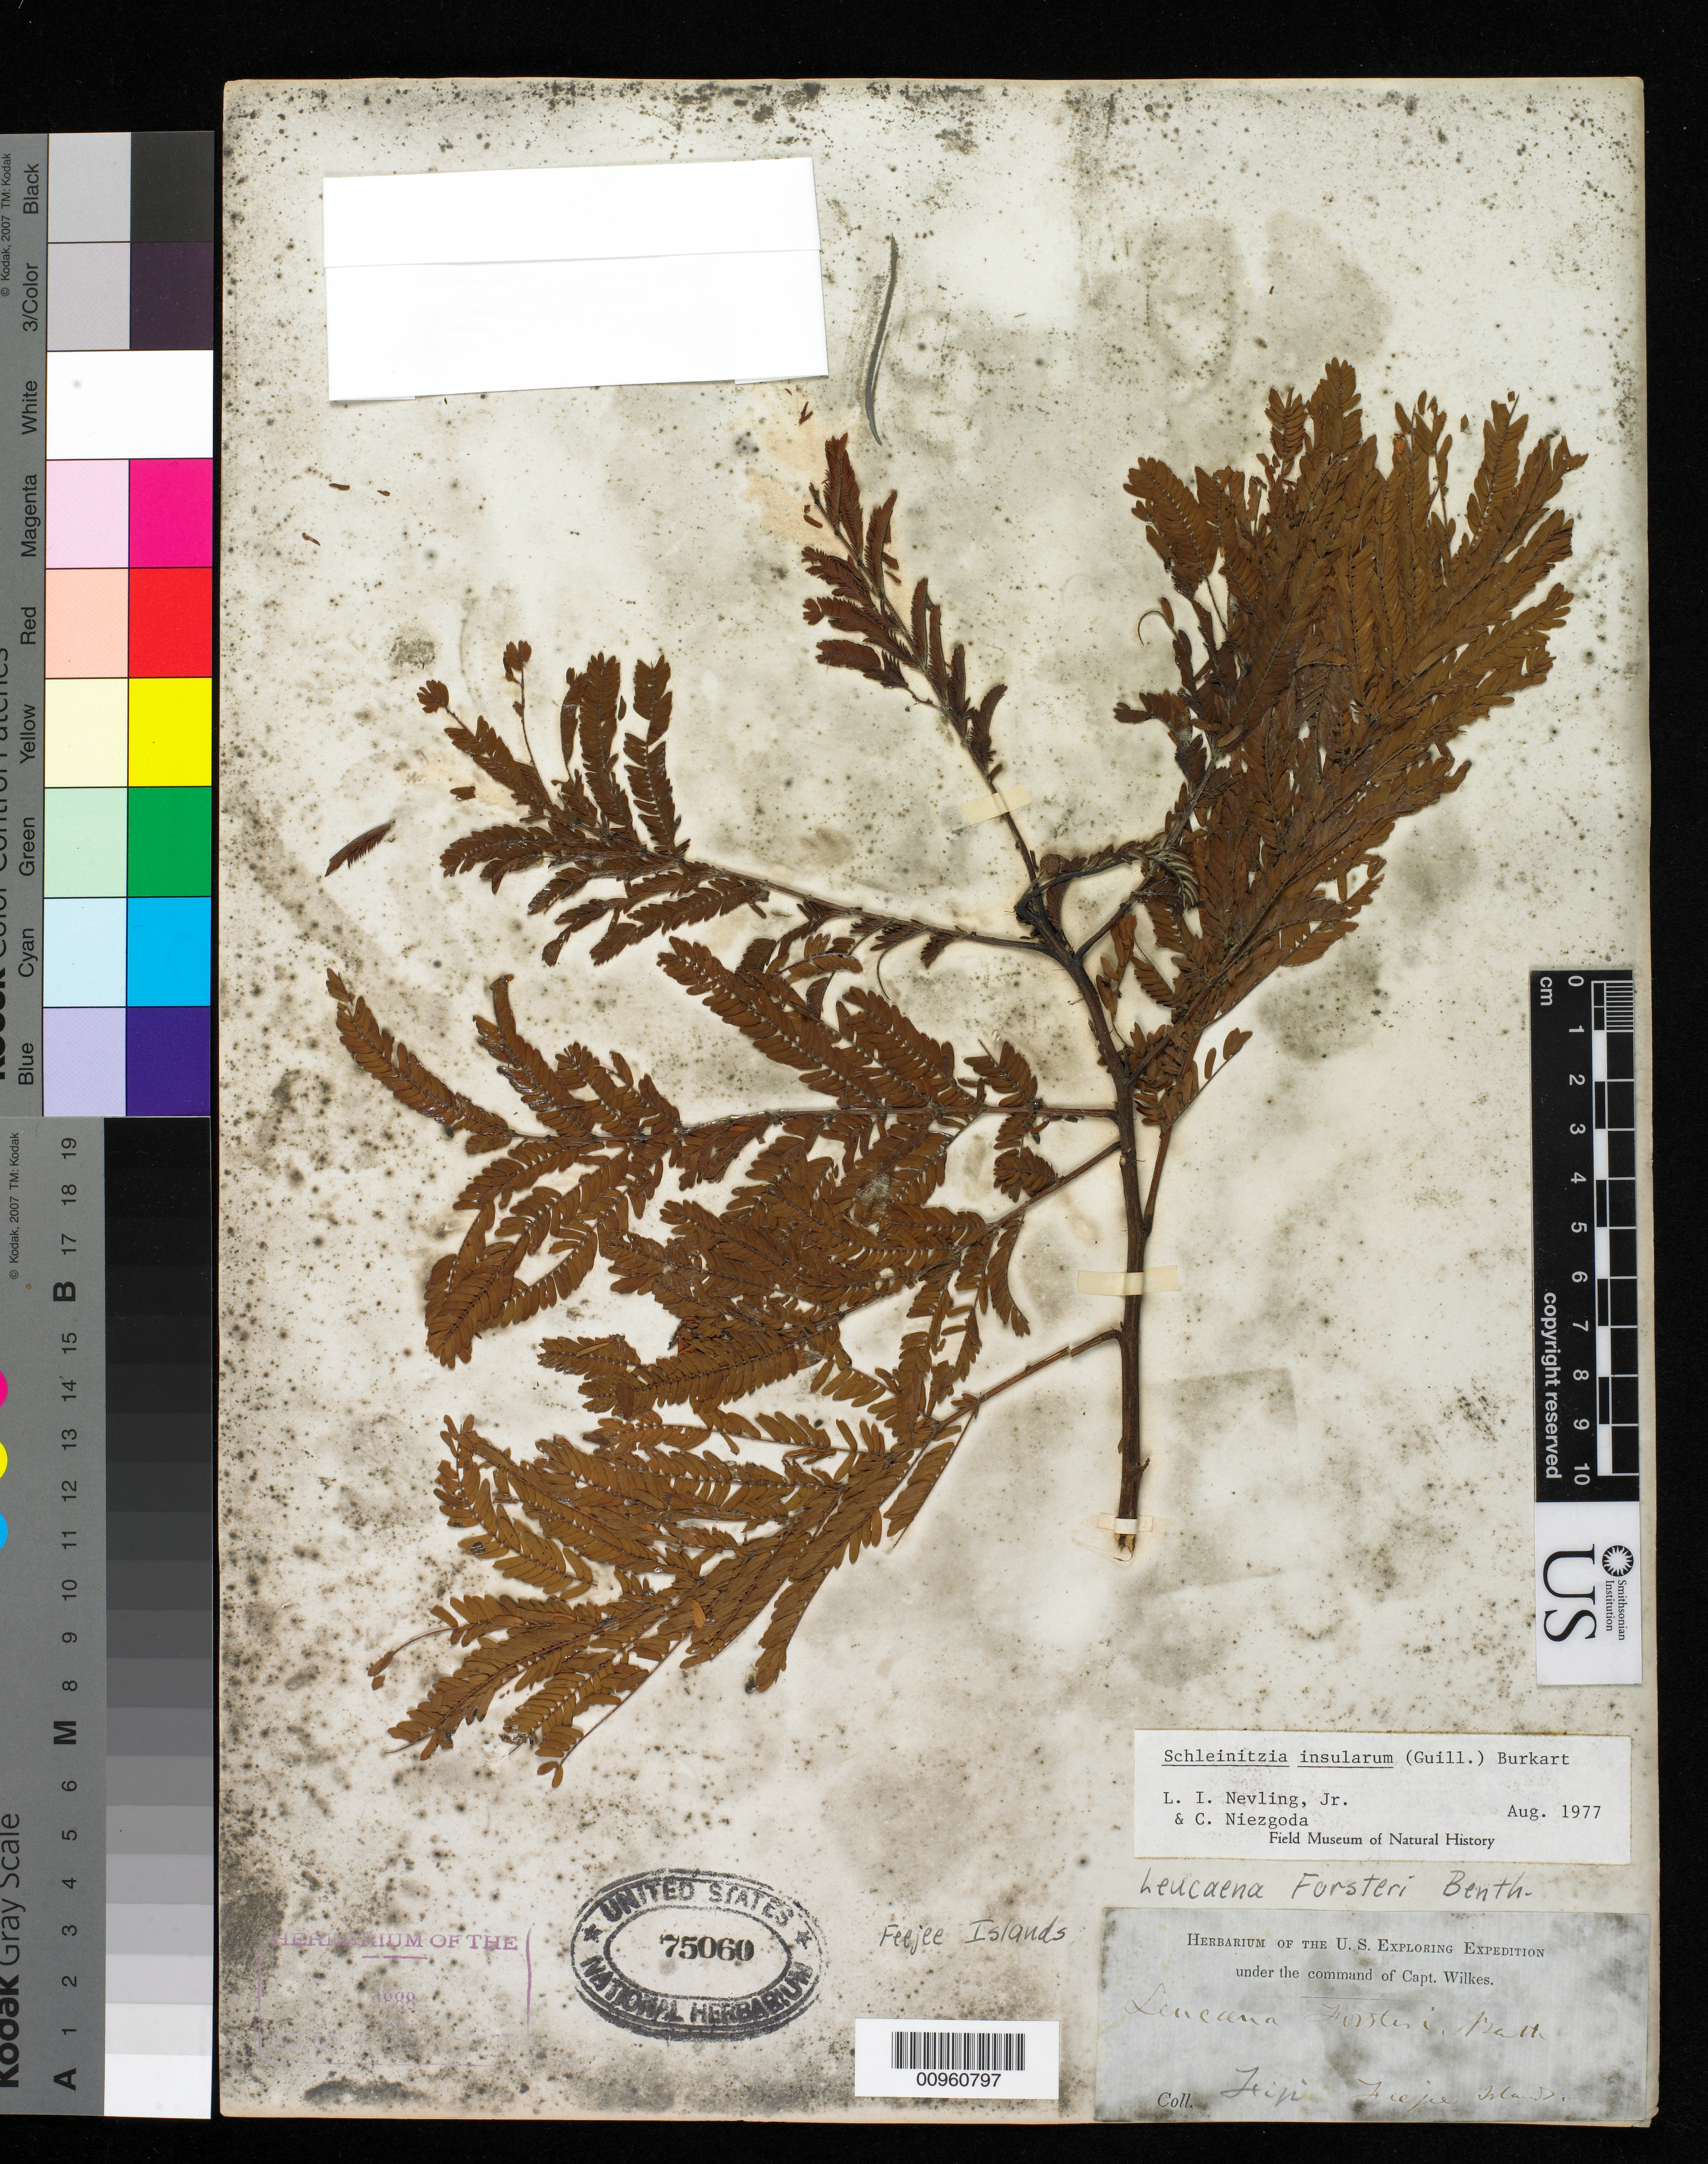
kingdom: Plantae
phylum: Tracheophyta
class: Magnoliopsida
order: Fabales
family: Fabaceae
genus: Schleinitzia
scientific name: Schleinitzia insularum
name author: (Guill.) Burkart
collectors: Wilkes Explor. Exped.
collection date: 1838/1842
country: Fiji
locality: Fiji, Feejee Islands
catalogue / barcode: US 75060